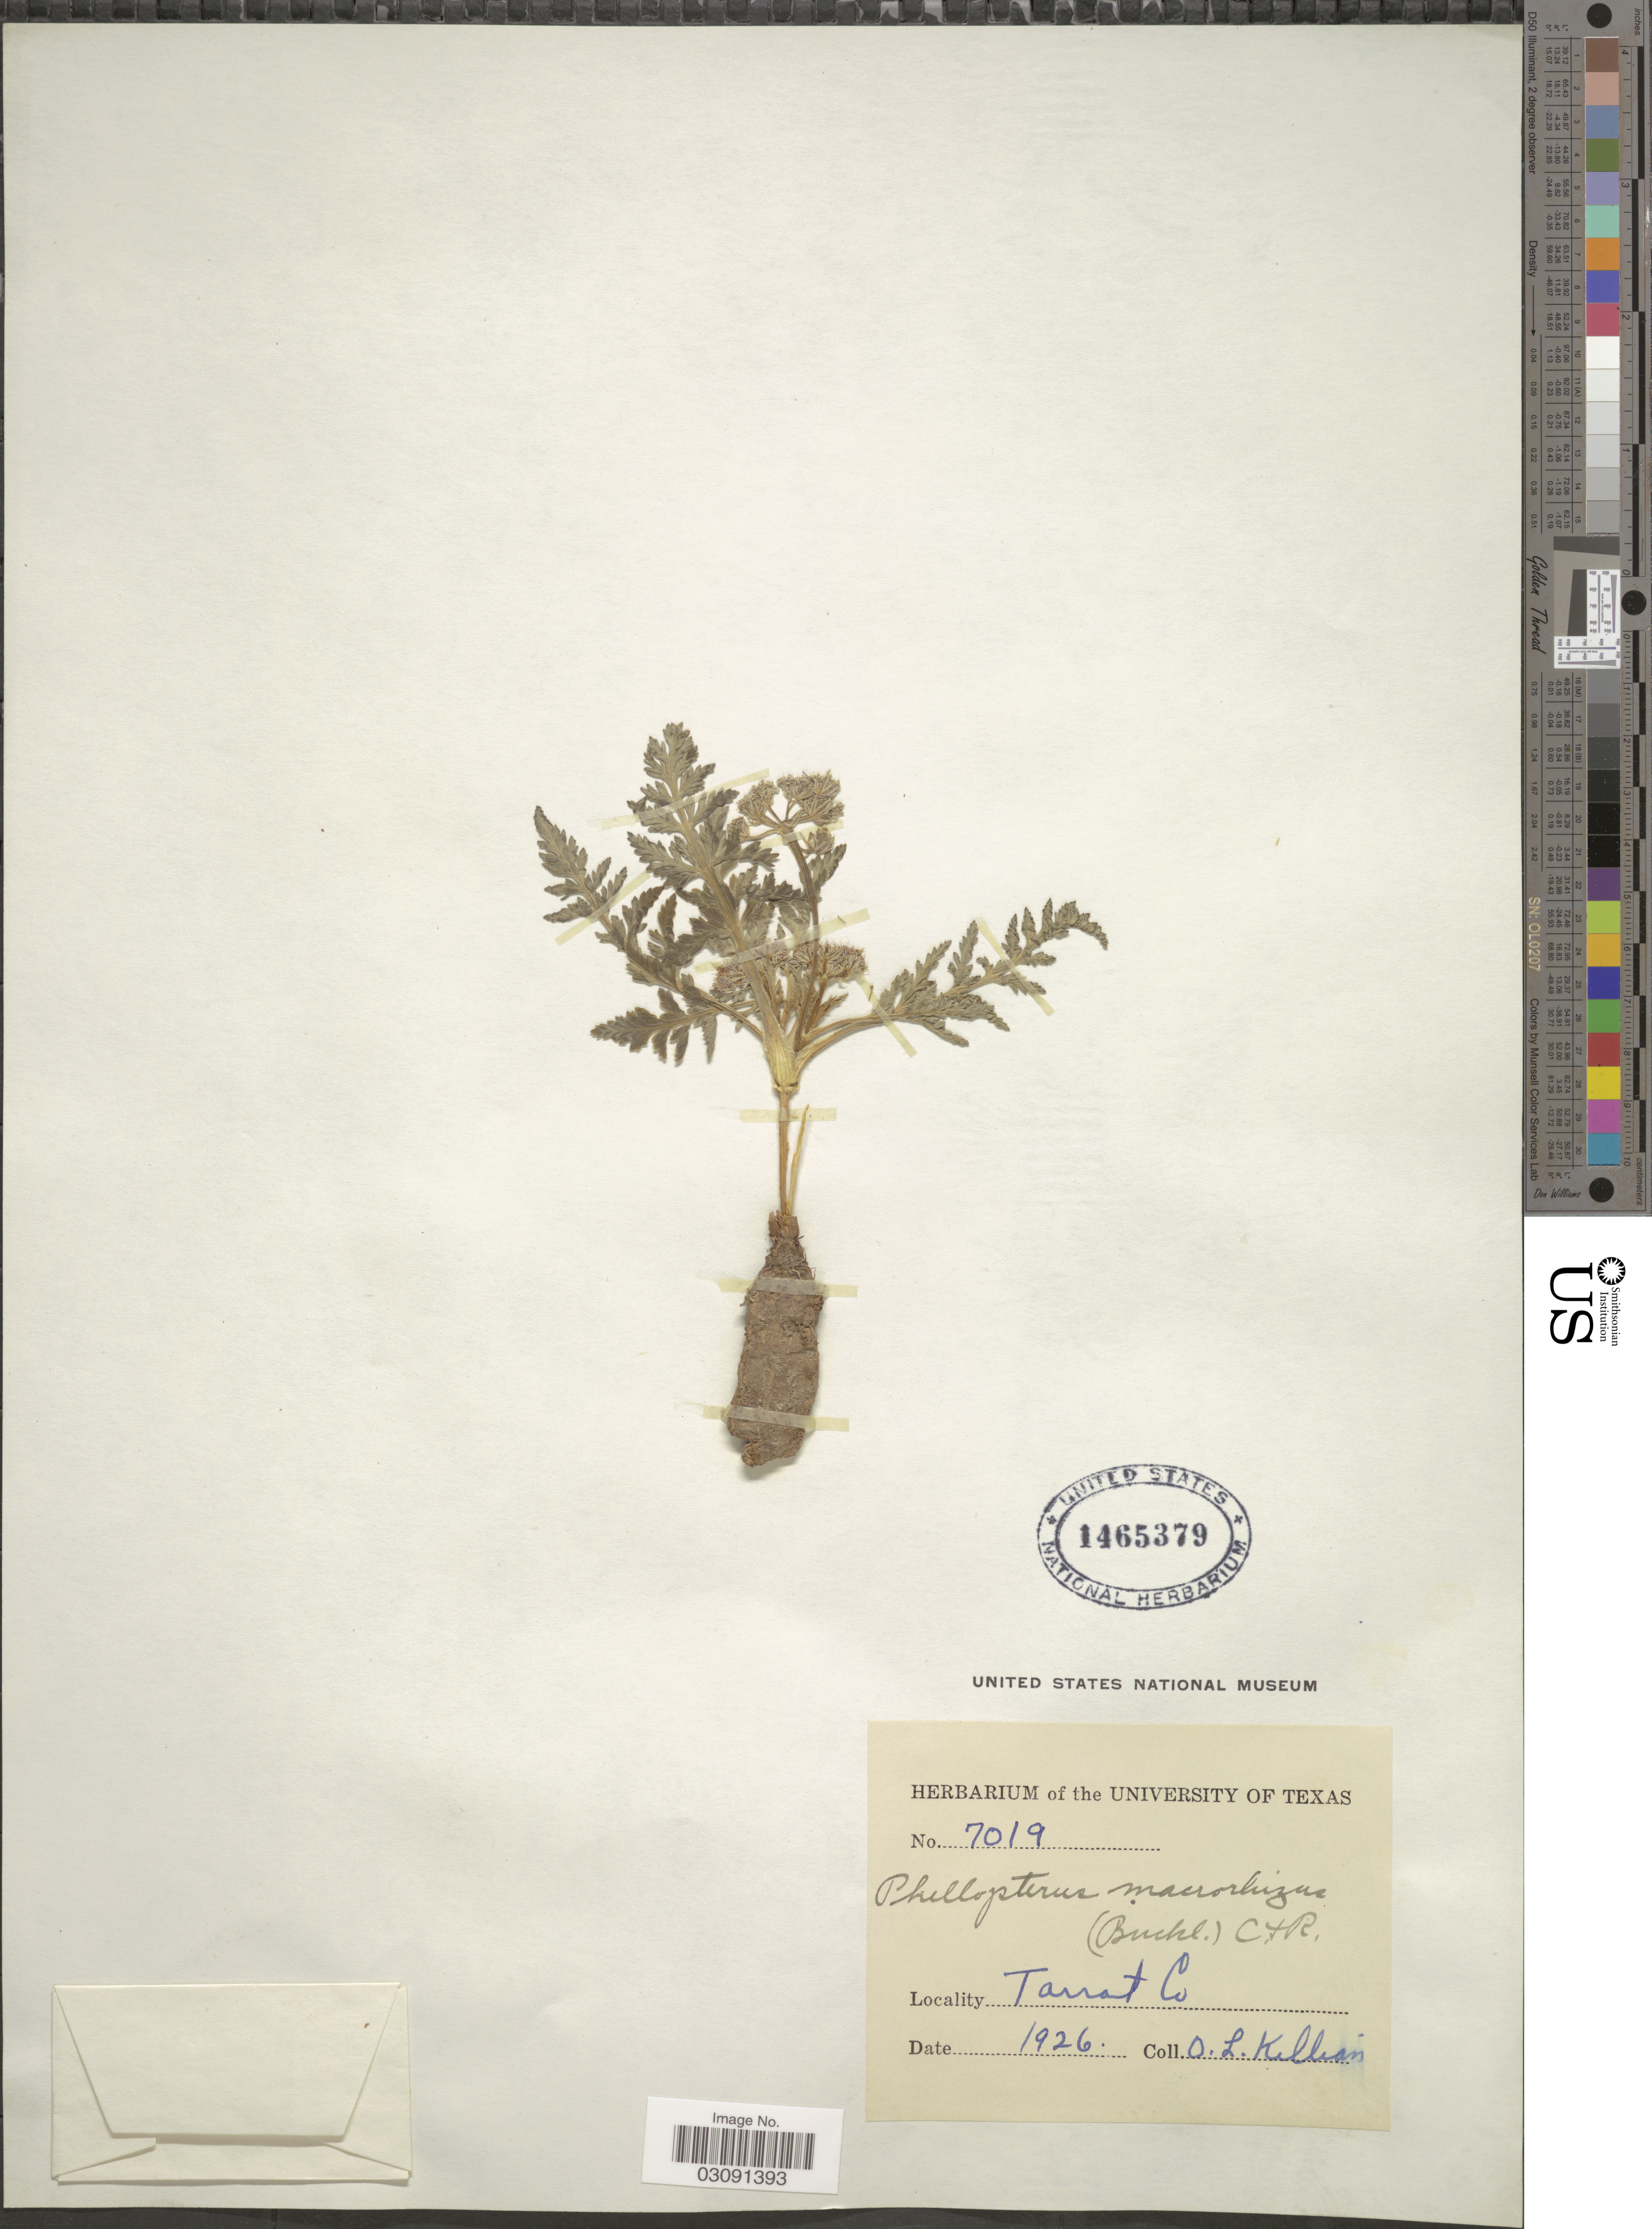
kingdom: Plantae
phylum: Tracheophyta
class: Magnoliopsida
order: Apiales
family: Apiaceae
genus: Cymopterus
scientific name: Cymopterus macrorhizus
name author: Buckley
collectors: O. Killian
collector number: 7019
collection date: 1926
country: United States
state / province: Texas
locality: Tarrant Co.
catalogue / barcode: US 1465379